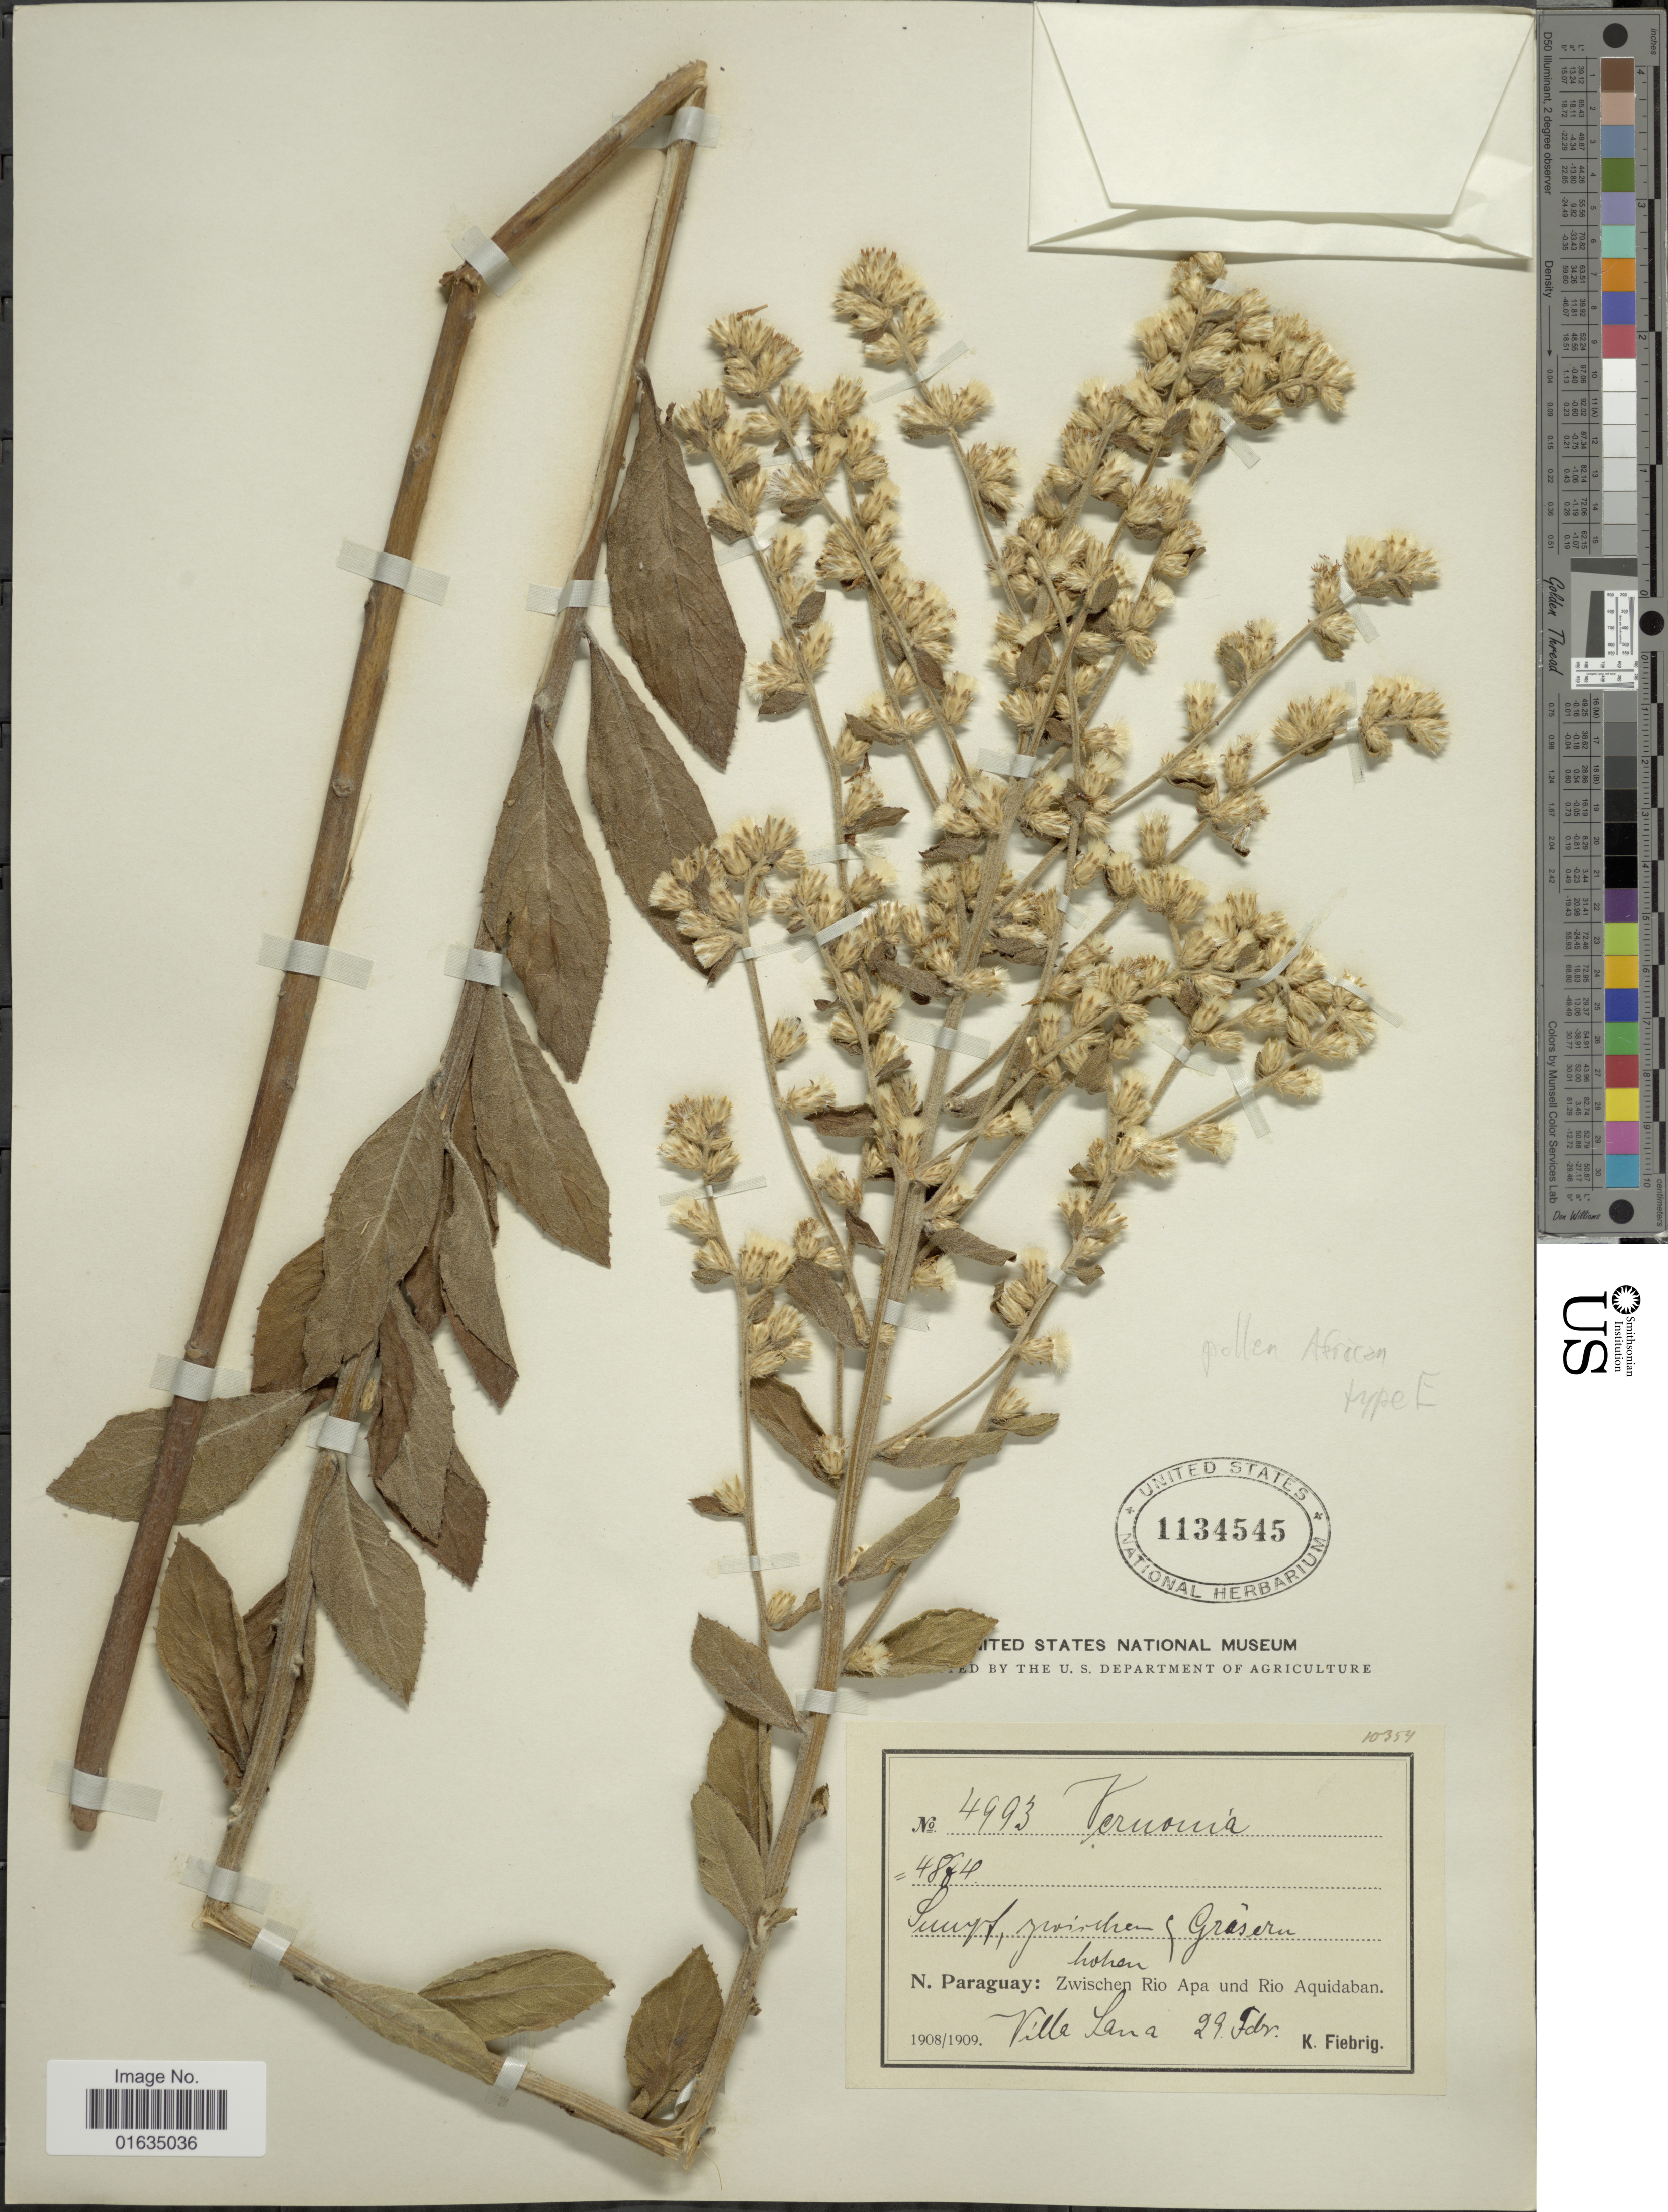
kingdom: Plantae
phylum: Tracheophyta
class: Magnoliopsida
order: Asterales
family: Asteraceae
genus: Acilepidopsis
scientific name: Acilepidopsis echitifolia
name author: (Mart. ex DC.) H. Rob.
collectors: K. Fiebrig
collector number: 4993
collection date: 1908-02-29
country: Paraguay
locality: N. Paraguay, Zwischen Rio Apa und Rio Aquidaban, Villa Sana.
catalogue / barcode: US 1134545